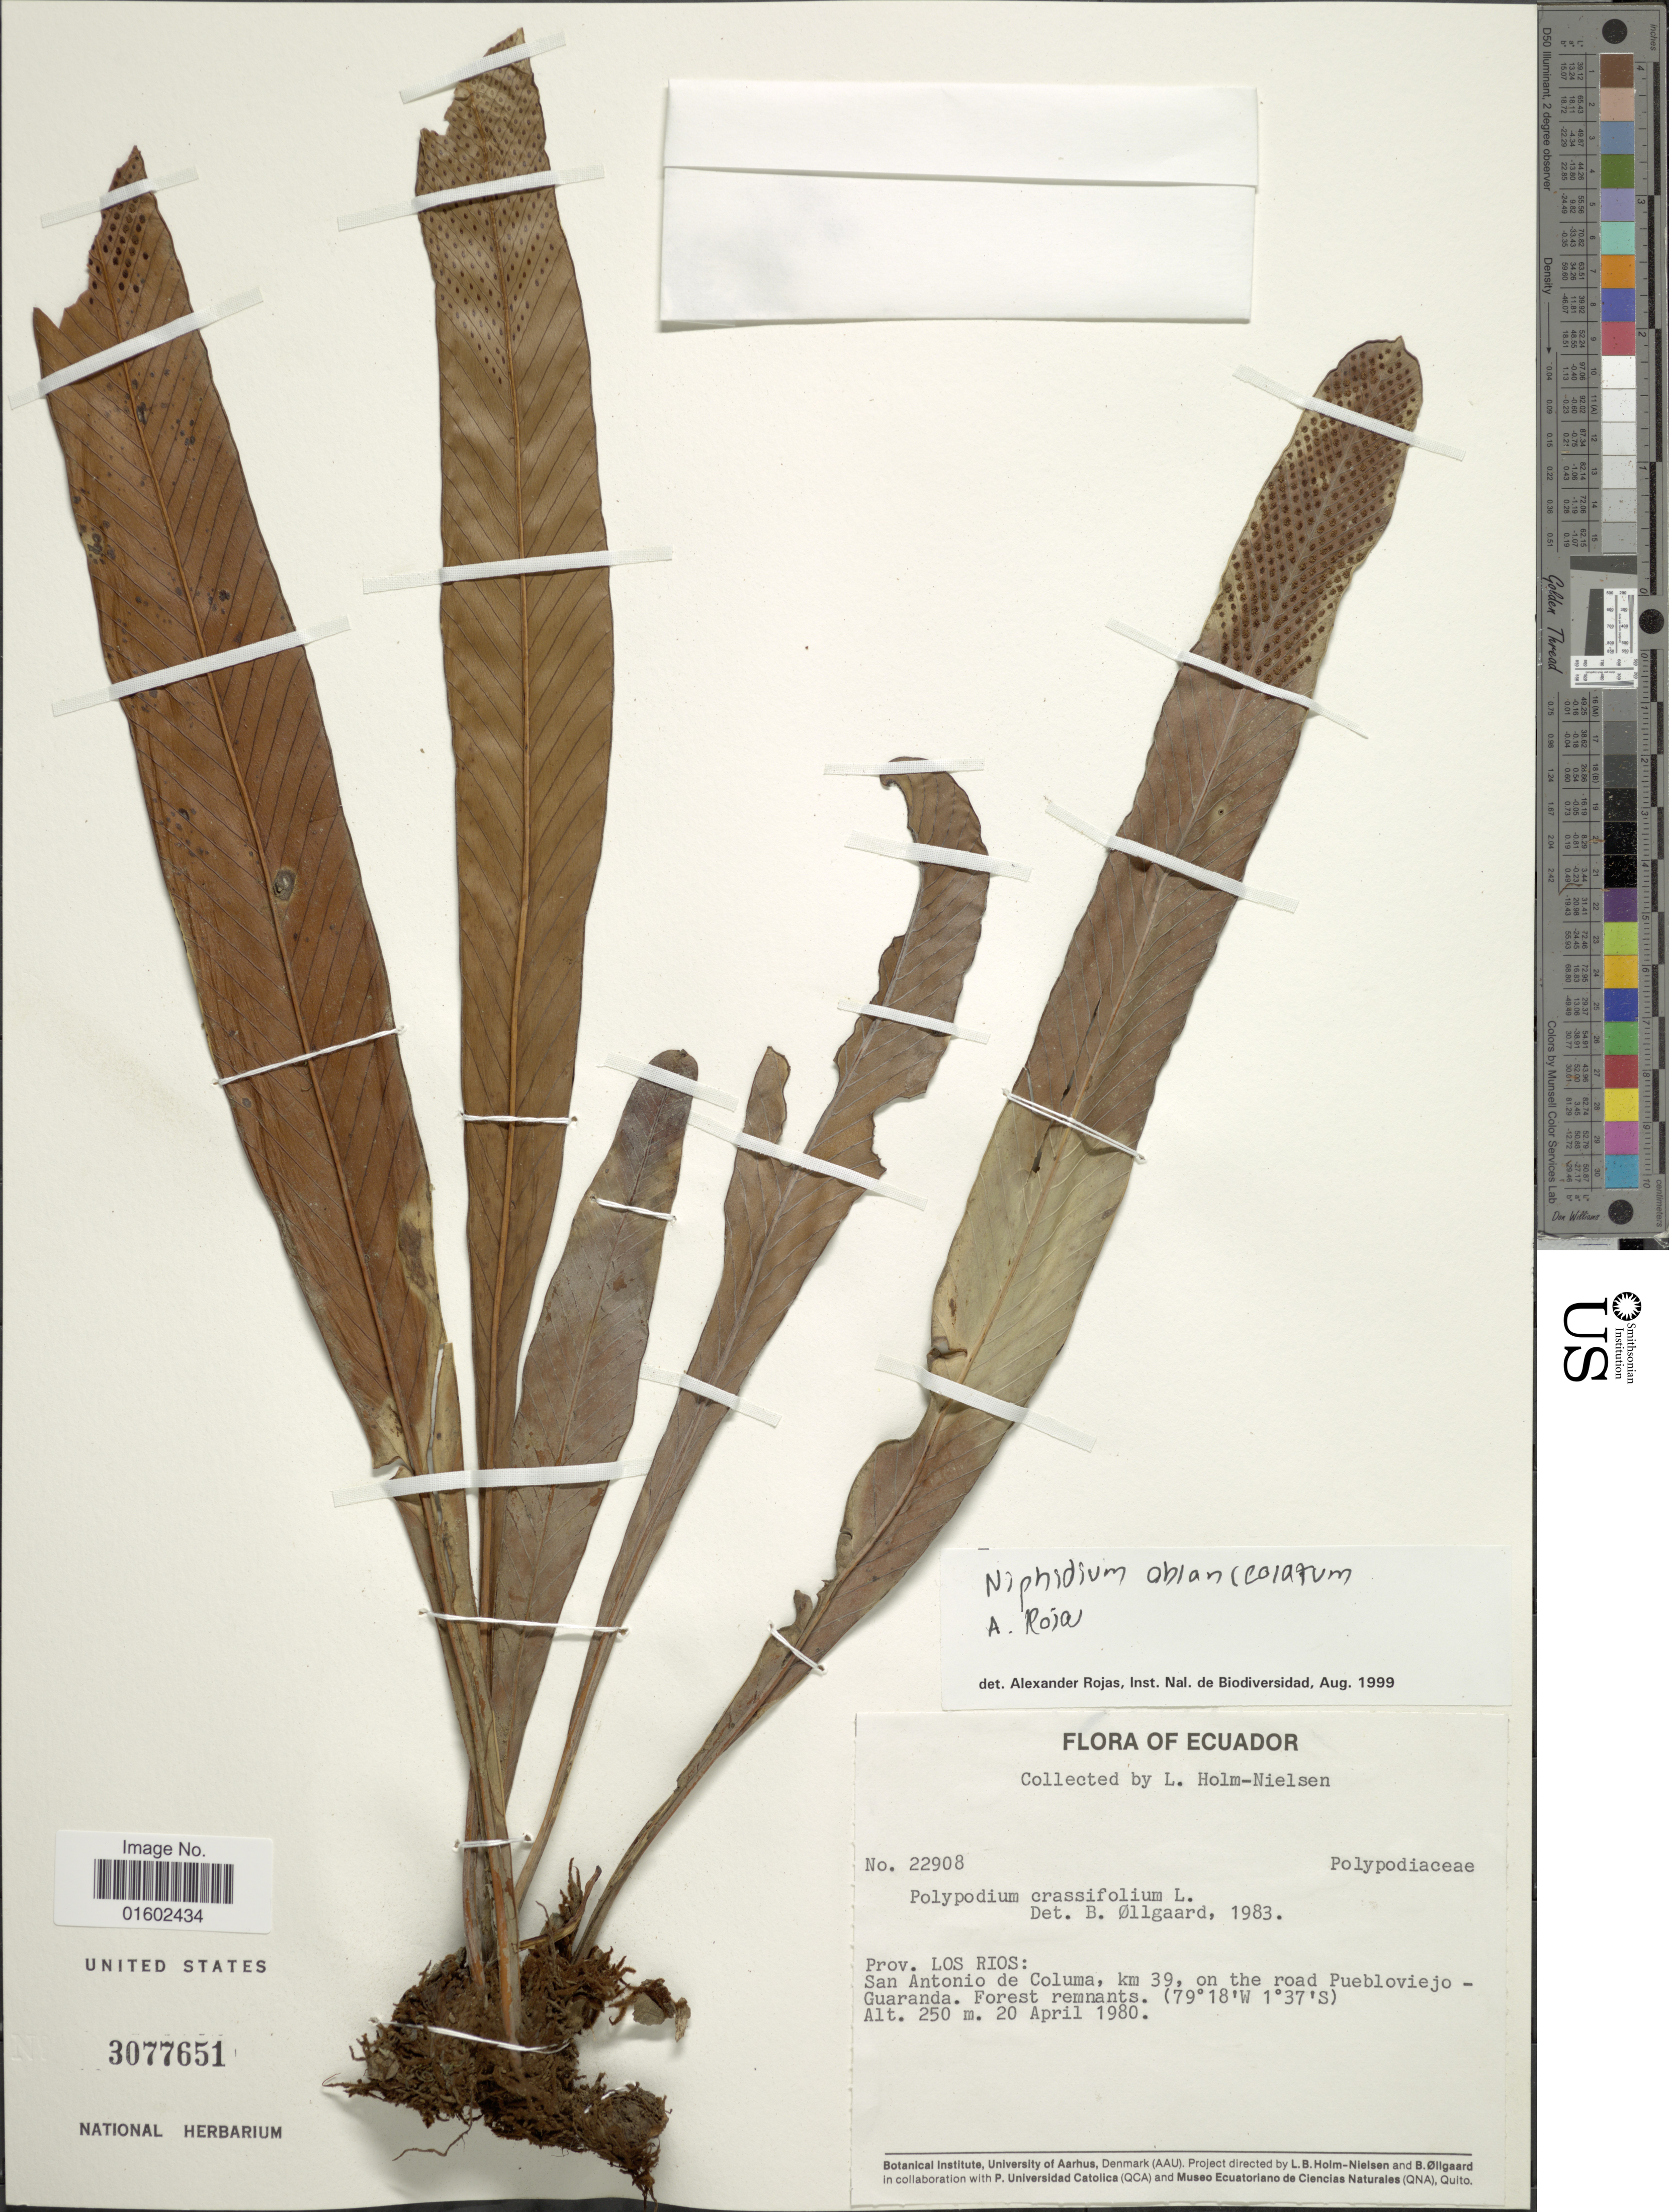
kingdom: Plantae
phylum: Tracheophyta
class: Polypodiopsida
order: Polypodiales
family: Polypodiaceae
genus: Niphidium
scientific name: Niphidium crassifolium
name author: (L.) Lellinger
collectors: L. B. Holm-Nielsen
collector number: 22908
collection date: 1980-04-20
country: Ecuador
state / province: Los Ríos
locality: San Antonio de Columa, km 39, on road Puebloviejo Guaranda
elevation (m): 250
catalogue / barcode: US 3077651